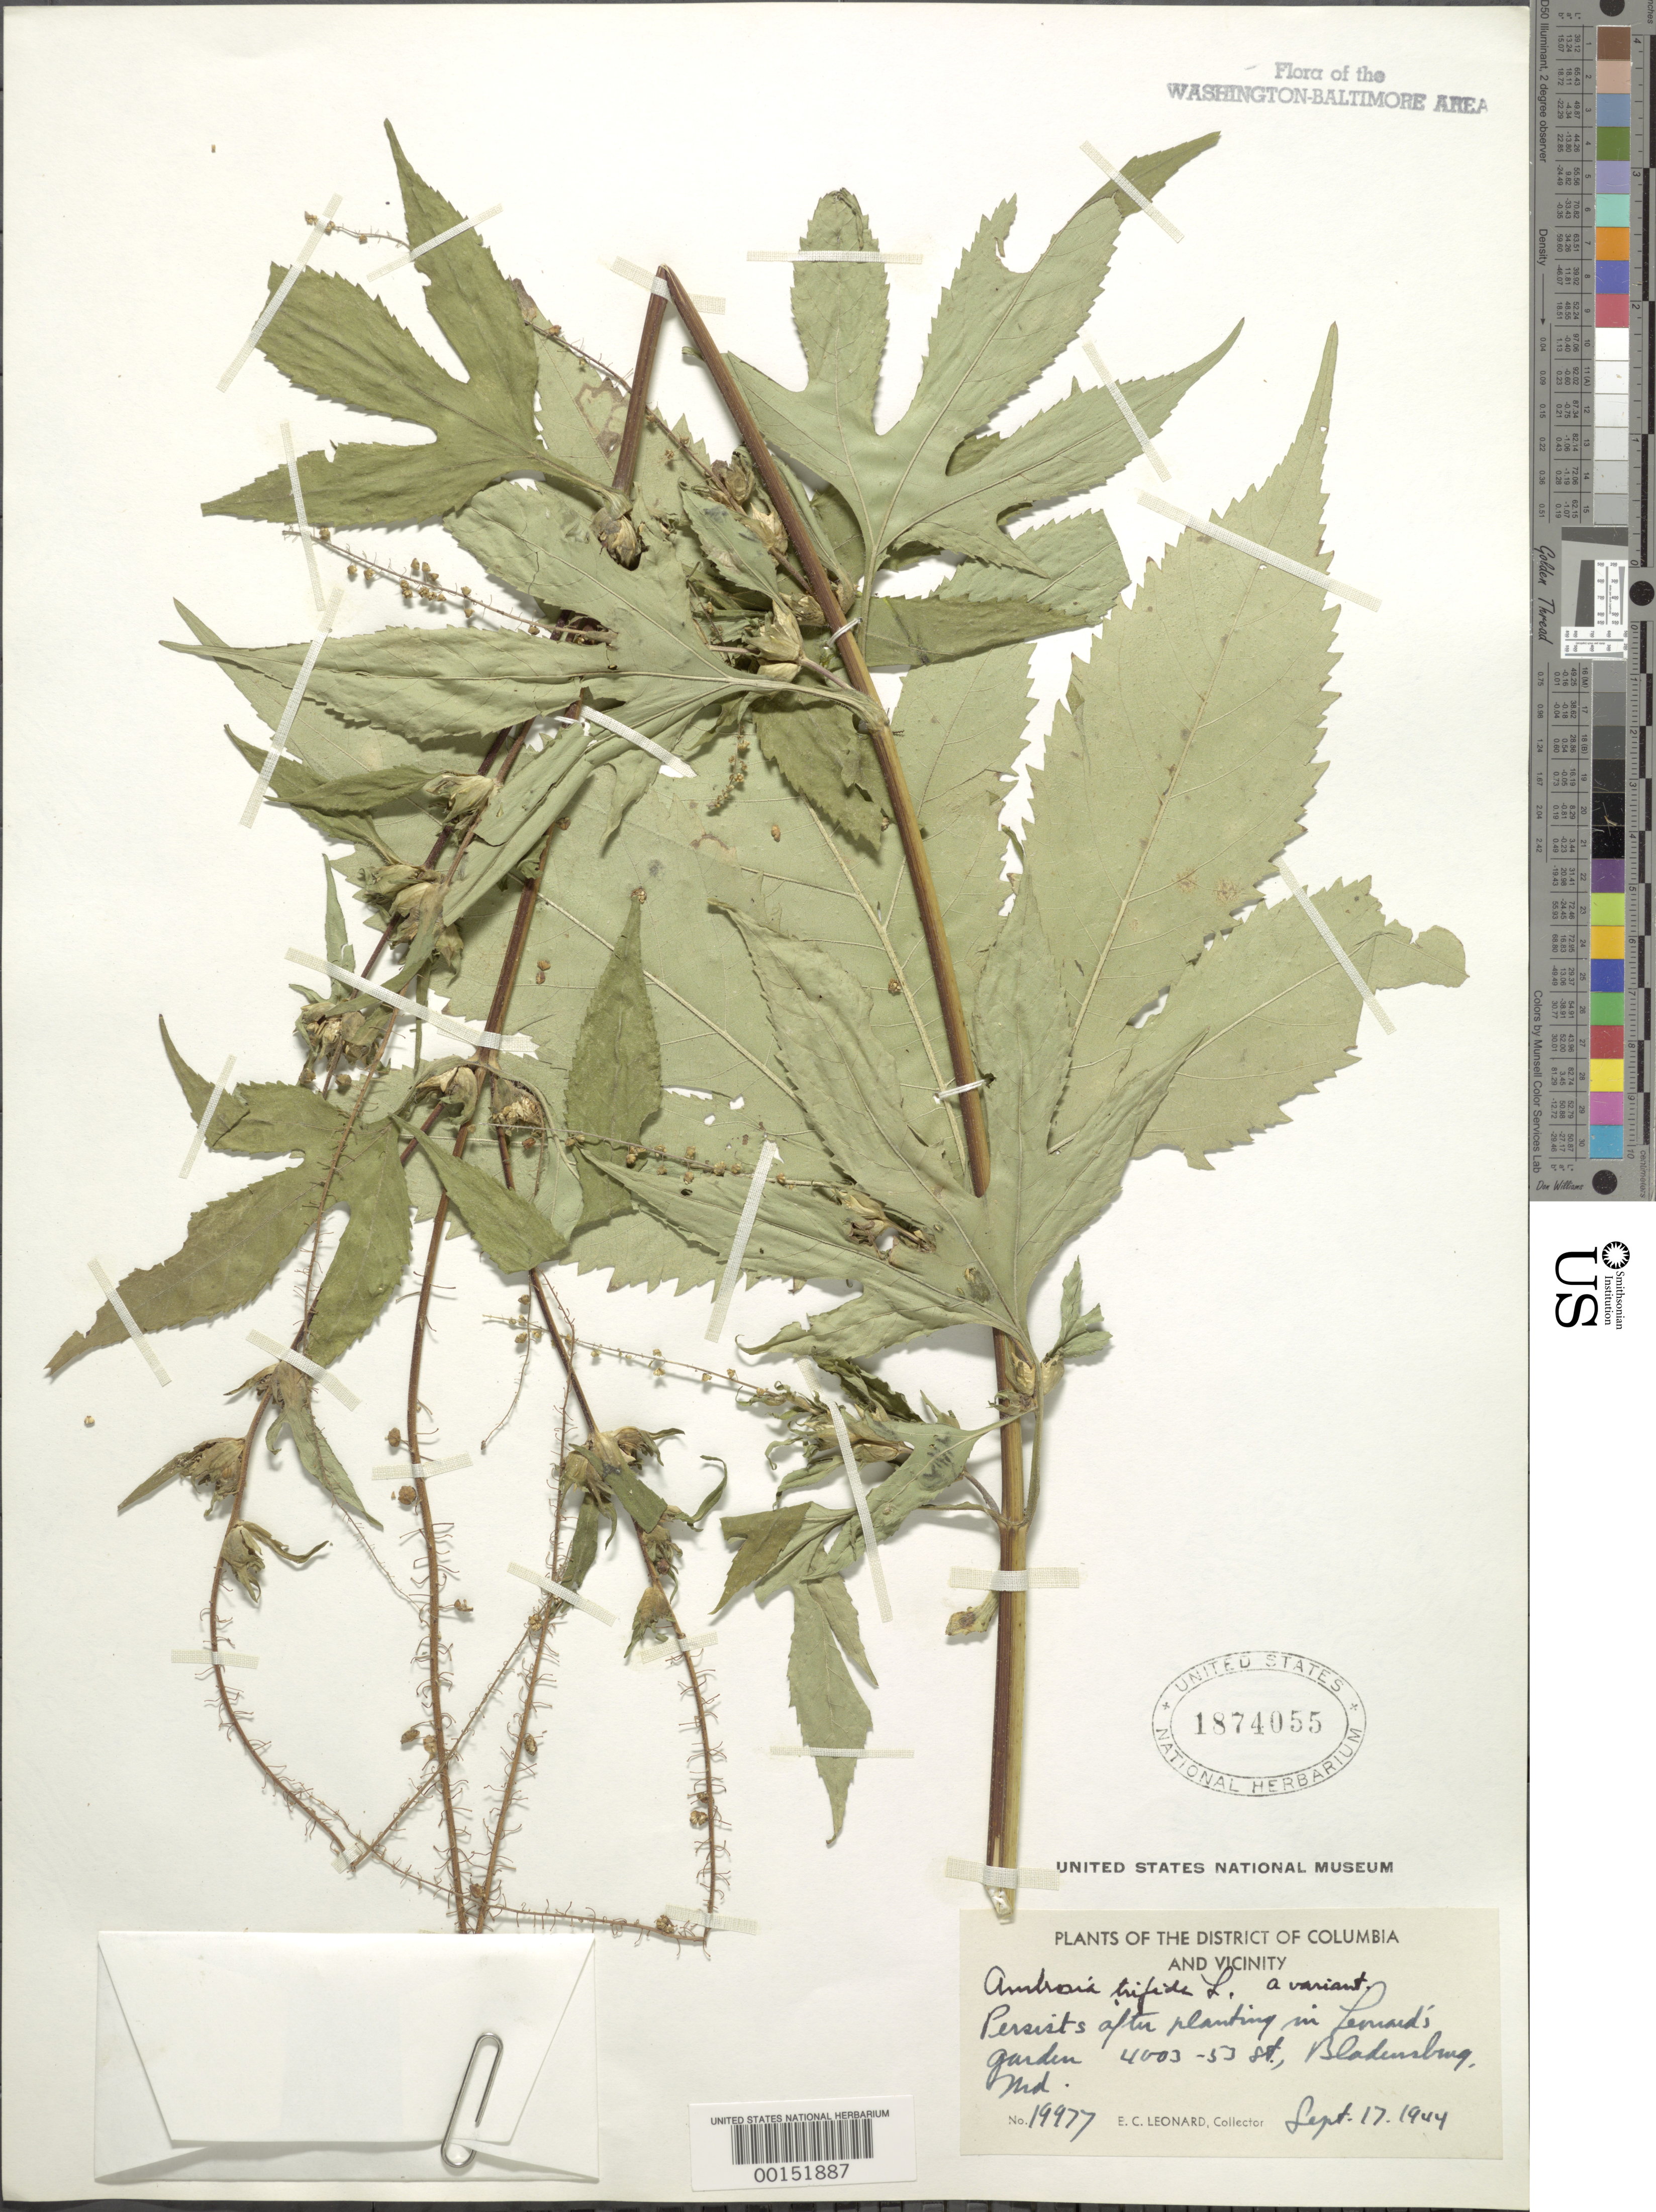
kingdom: Plantae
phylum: Tracheophyta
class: Magnoliopsida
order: Asterales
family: Asteraceae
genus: Ambrosia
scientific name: Ambrosia trifida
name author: L.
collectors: E. C. Leonard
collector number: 19977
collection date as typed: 17 Sep 1944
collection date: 1944-09-17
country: United States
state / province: Maryland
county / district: Prince George's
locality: Bladensburg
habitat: Garden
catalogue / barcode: US 1874055